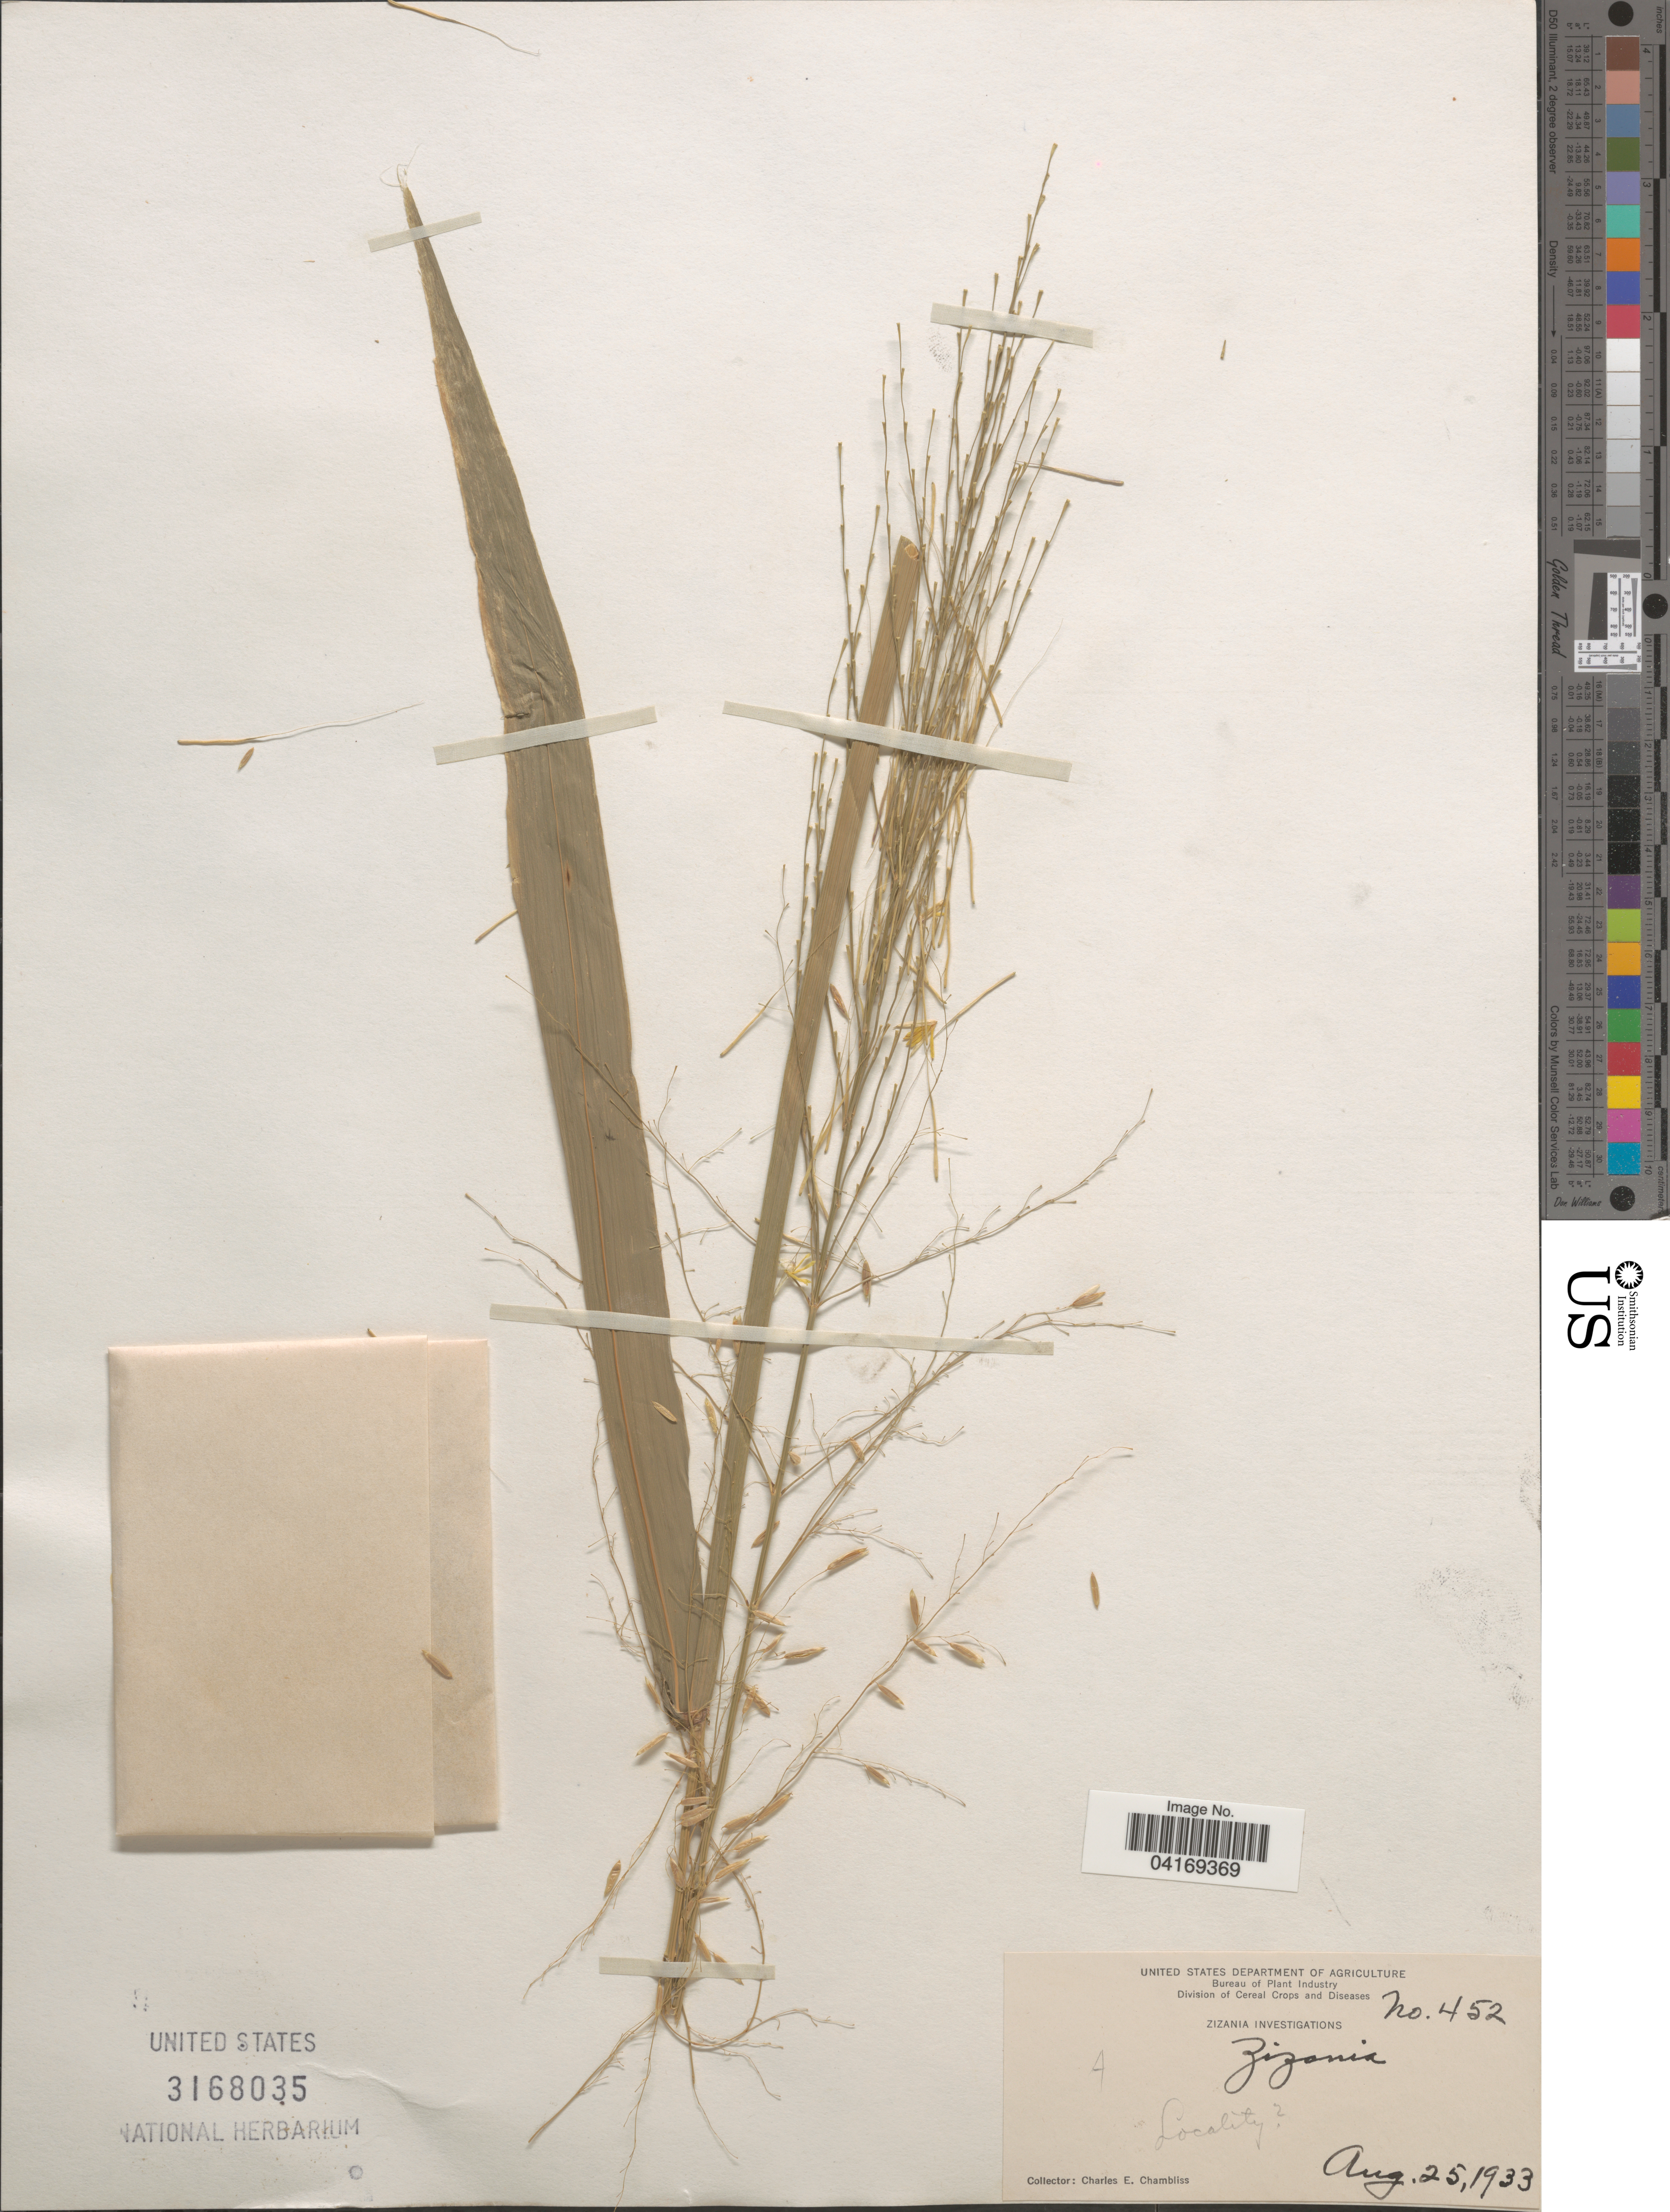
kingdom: Plantae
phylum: Tracheophyta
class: Liliopsida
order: Poales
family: Poaceae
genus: Zizania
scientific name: Zizania sp.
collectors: C. Chambliss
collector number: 452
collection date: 1933-08-25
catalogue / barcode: US 3168035